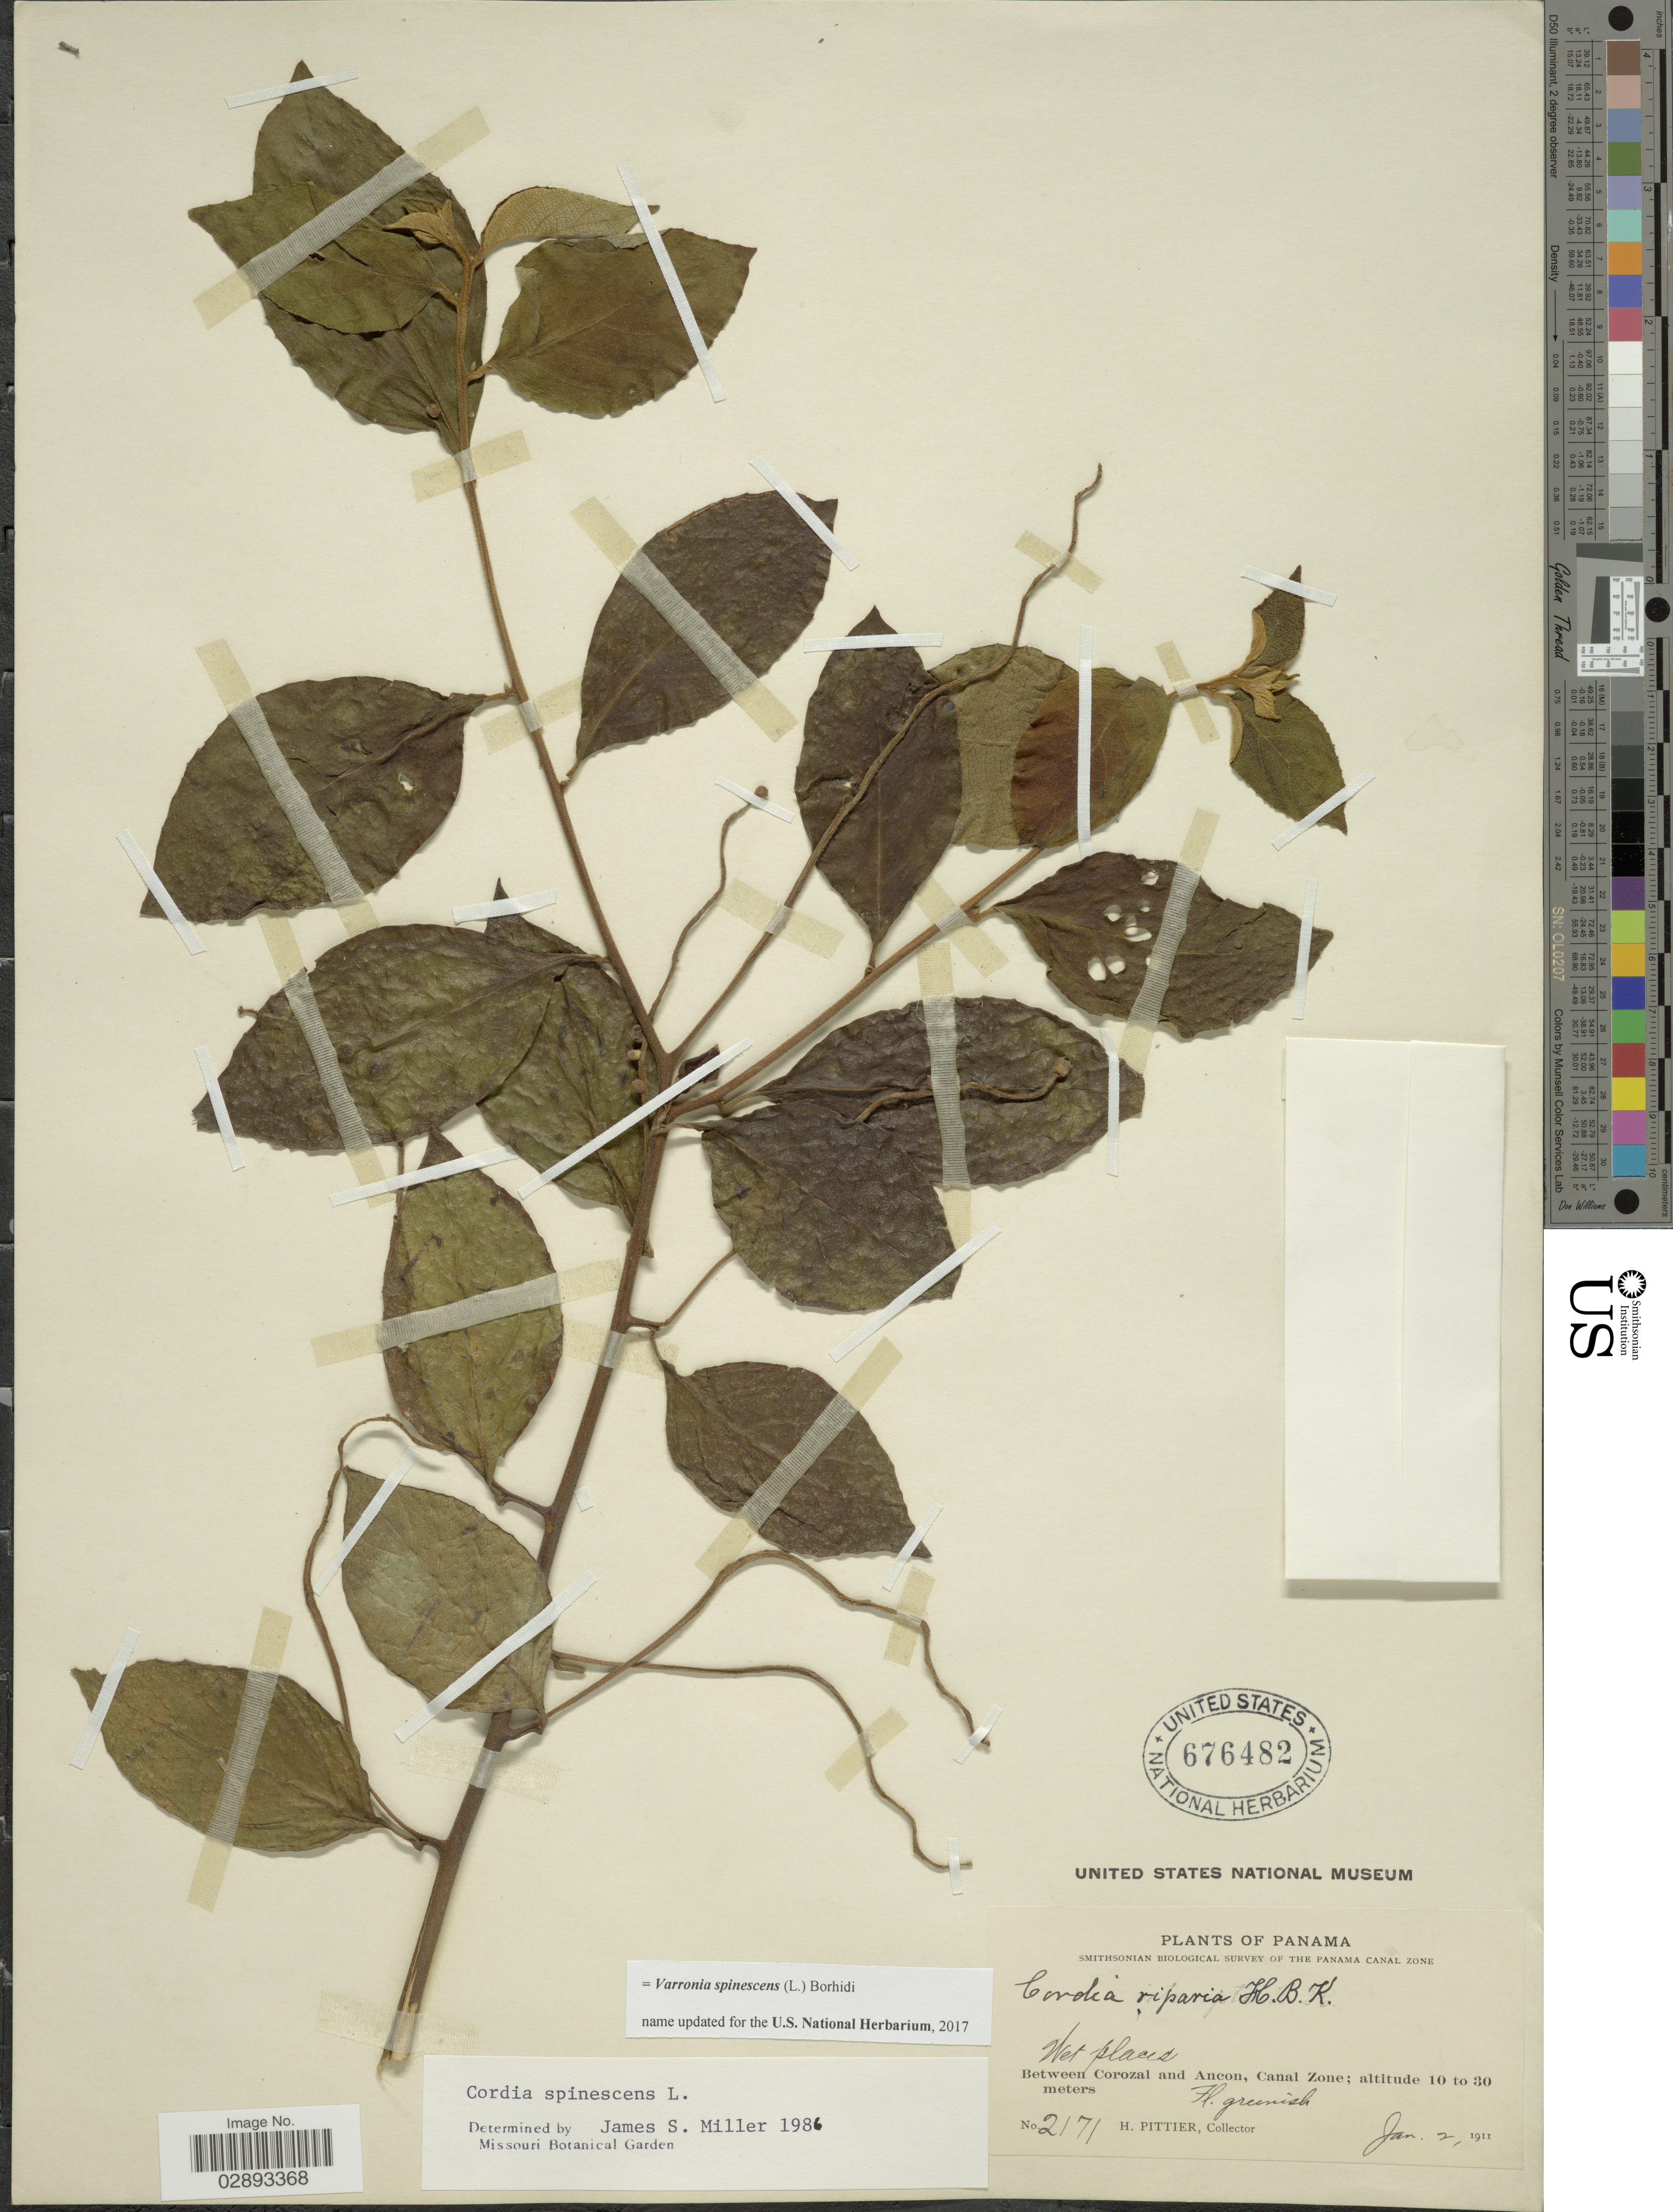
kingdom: Plantae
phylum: Tracheophyta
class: Magnoliopsida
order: Boraginales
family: Cordiaceae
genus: Varronia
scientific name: Varronia spinescens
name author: (L.) Borhidi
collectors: H. F. Pittier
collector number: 2171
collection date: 1911-01-02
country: Panama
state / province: Colón / Panamá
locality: Between Corozal and Ancon, Canal Zone.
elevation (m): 10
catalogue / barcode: US 676482